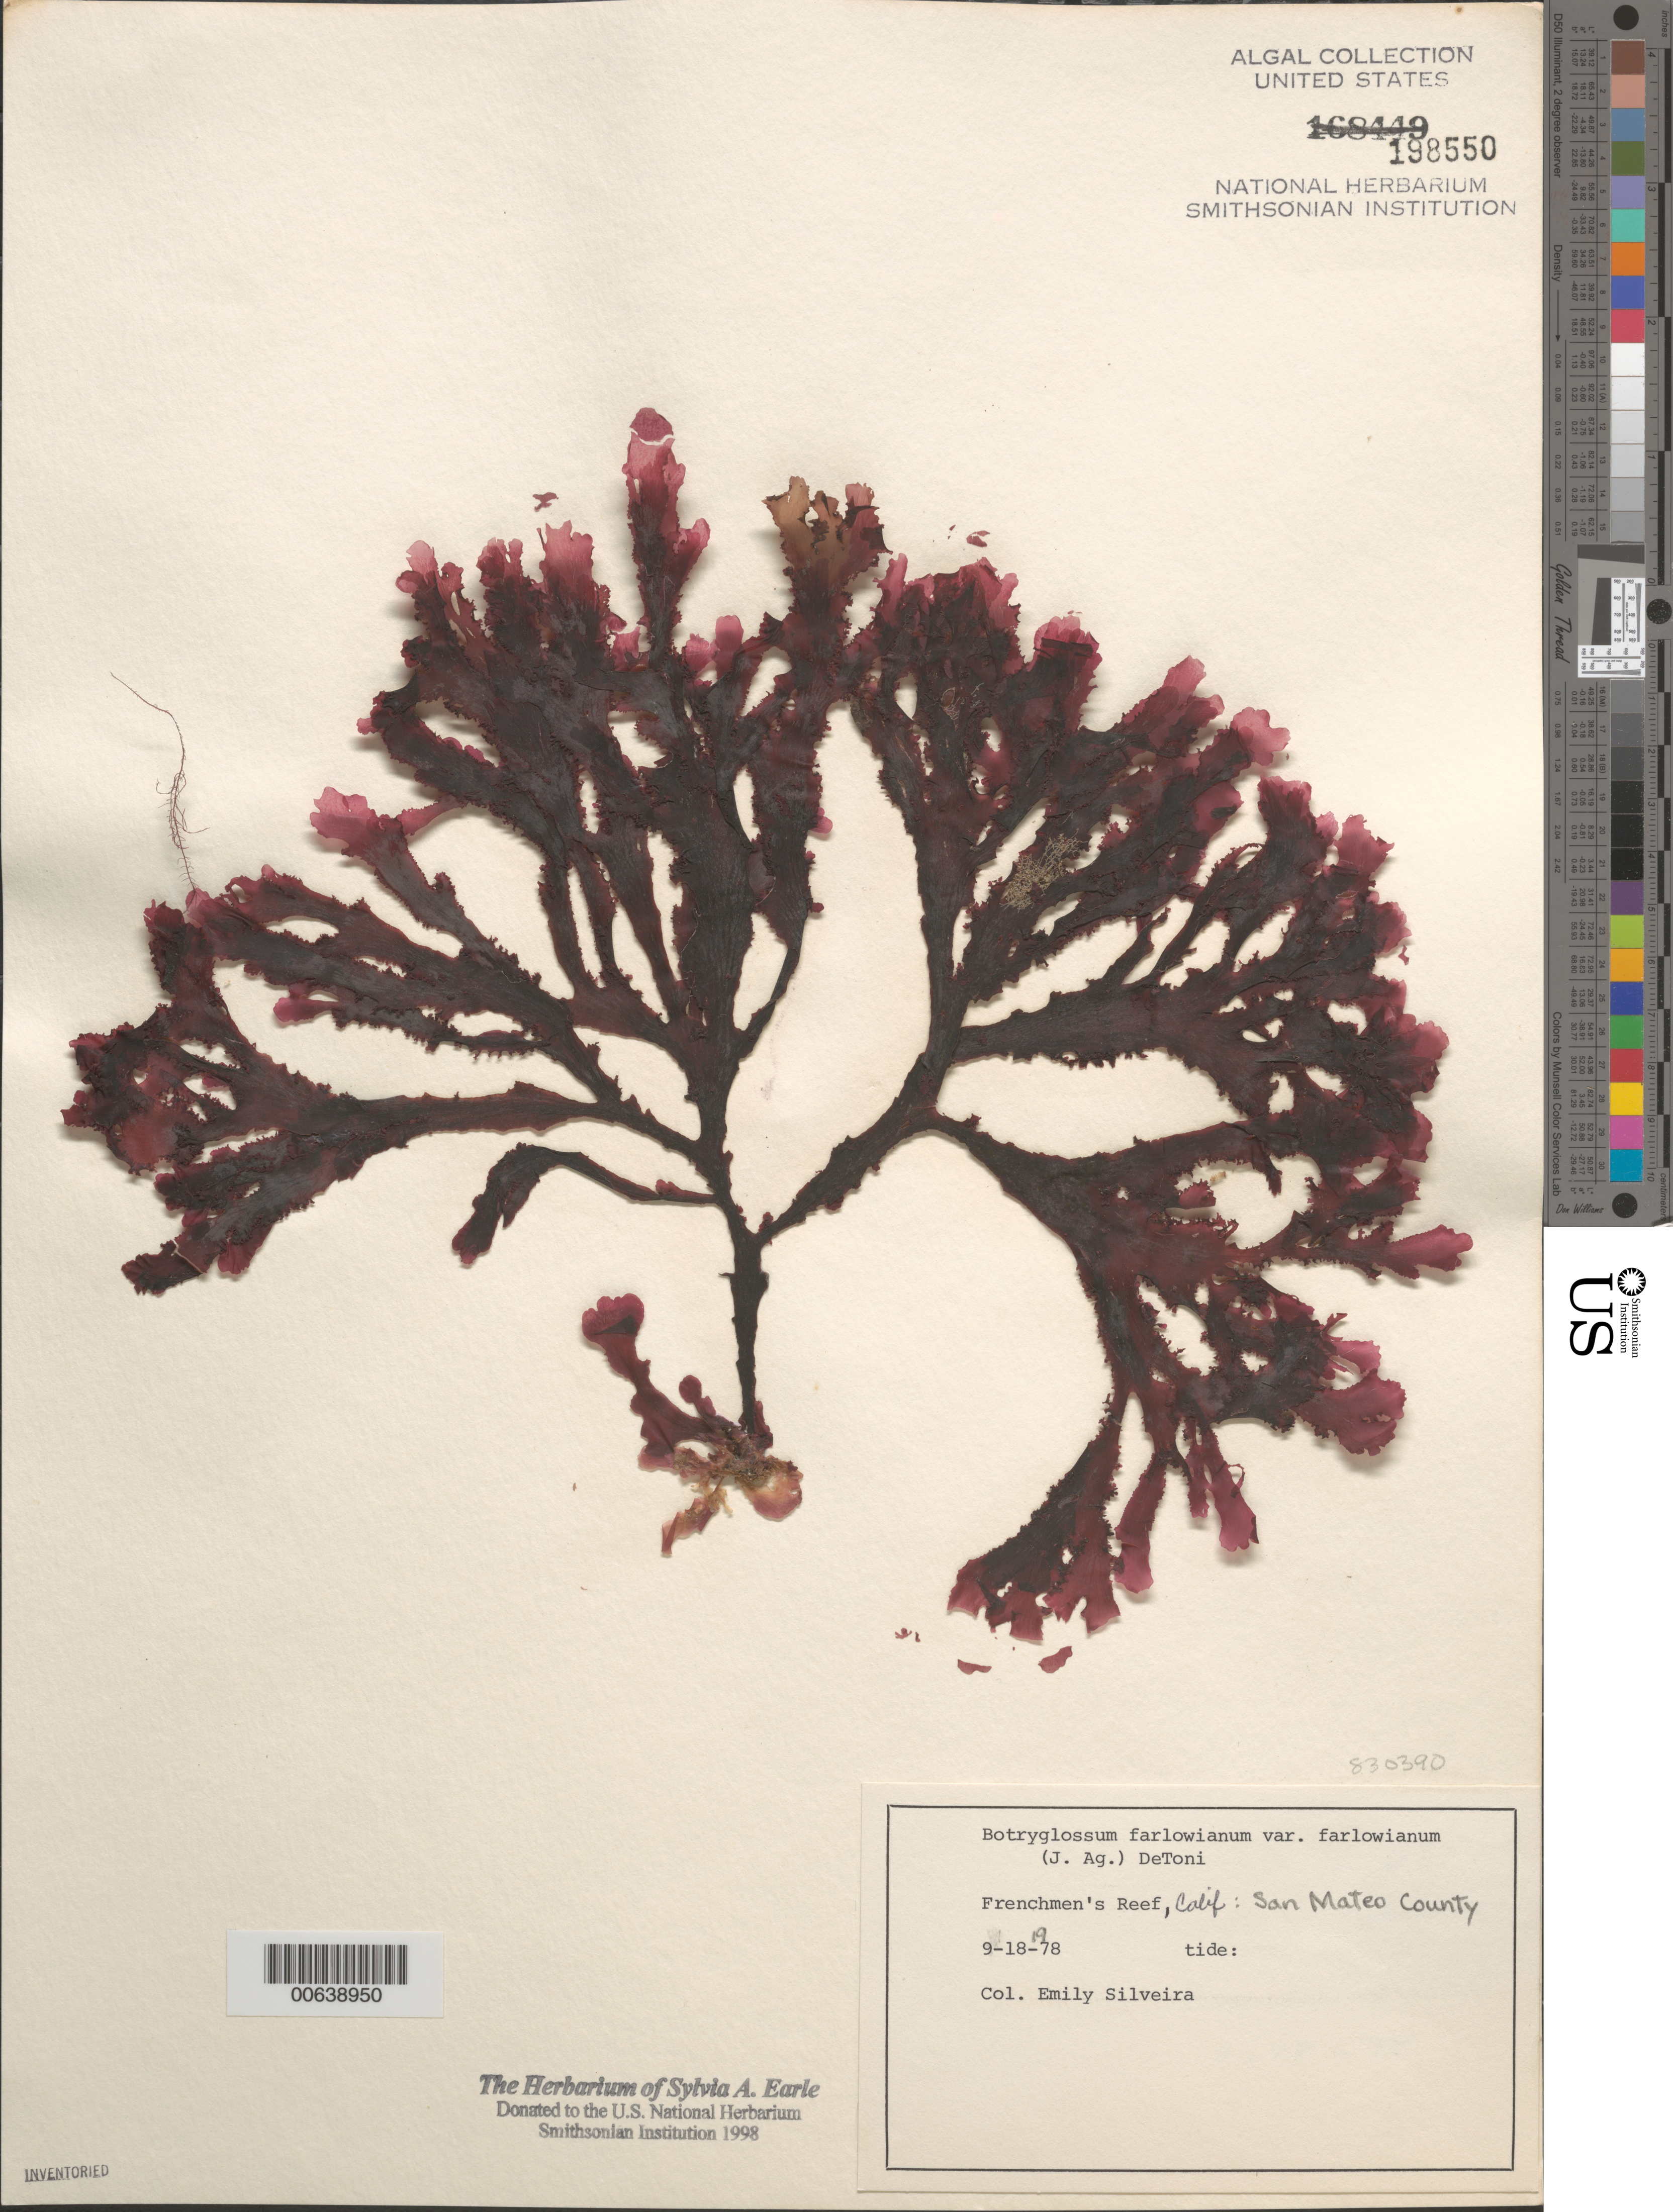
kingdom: Plantae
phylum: Rhodophyta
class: Florideophyceae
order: Ceramiales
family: Delesseriaceae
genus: Botryoglossum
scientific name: Botryoglossum farlowianum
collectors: E. A. Silveira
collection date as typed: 18 Sep 1978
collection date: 1978-09-18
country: United States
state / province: California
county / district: San Mateo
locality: Frenchmans Reef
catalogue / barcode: US 198550